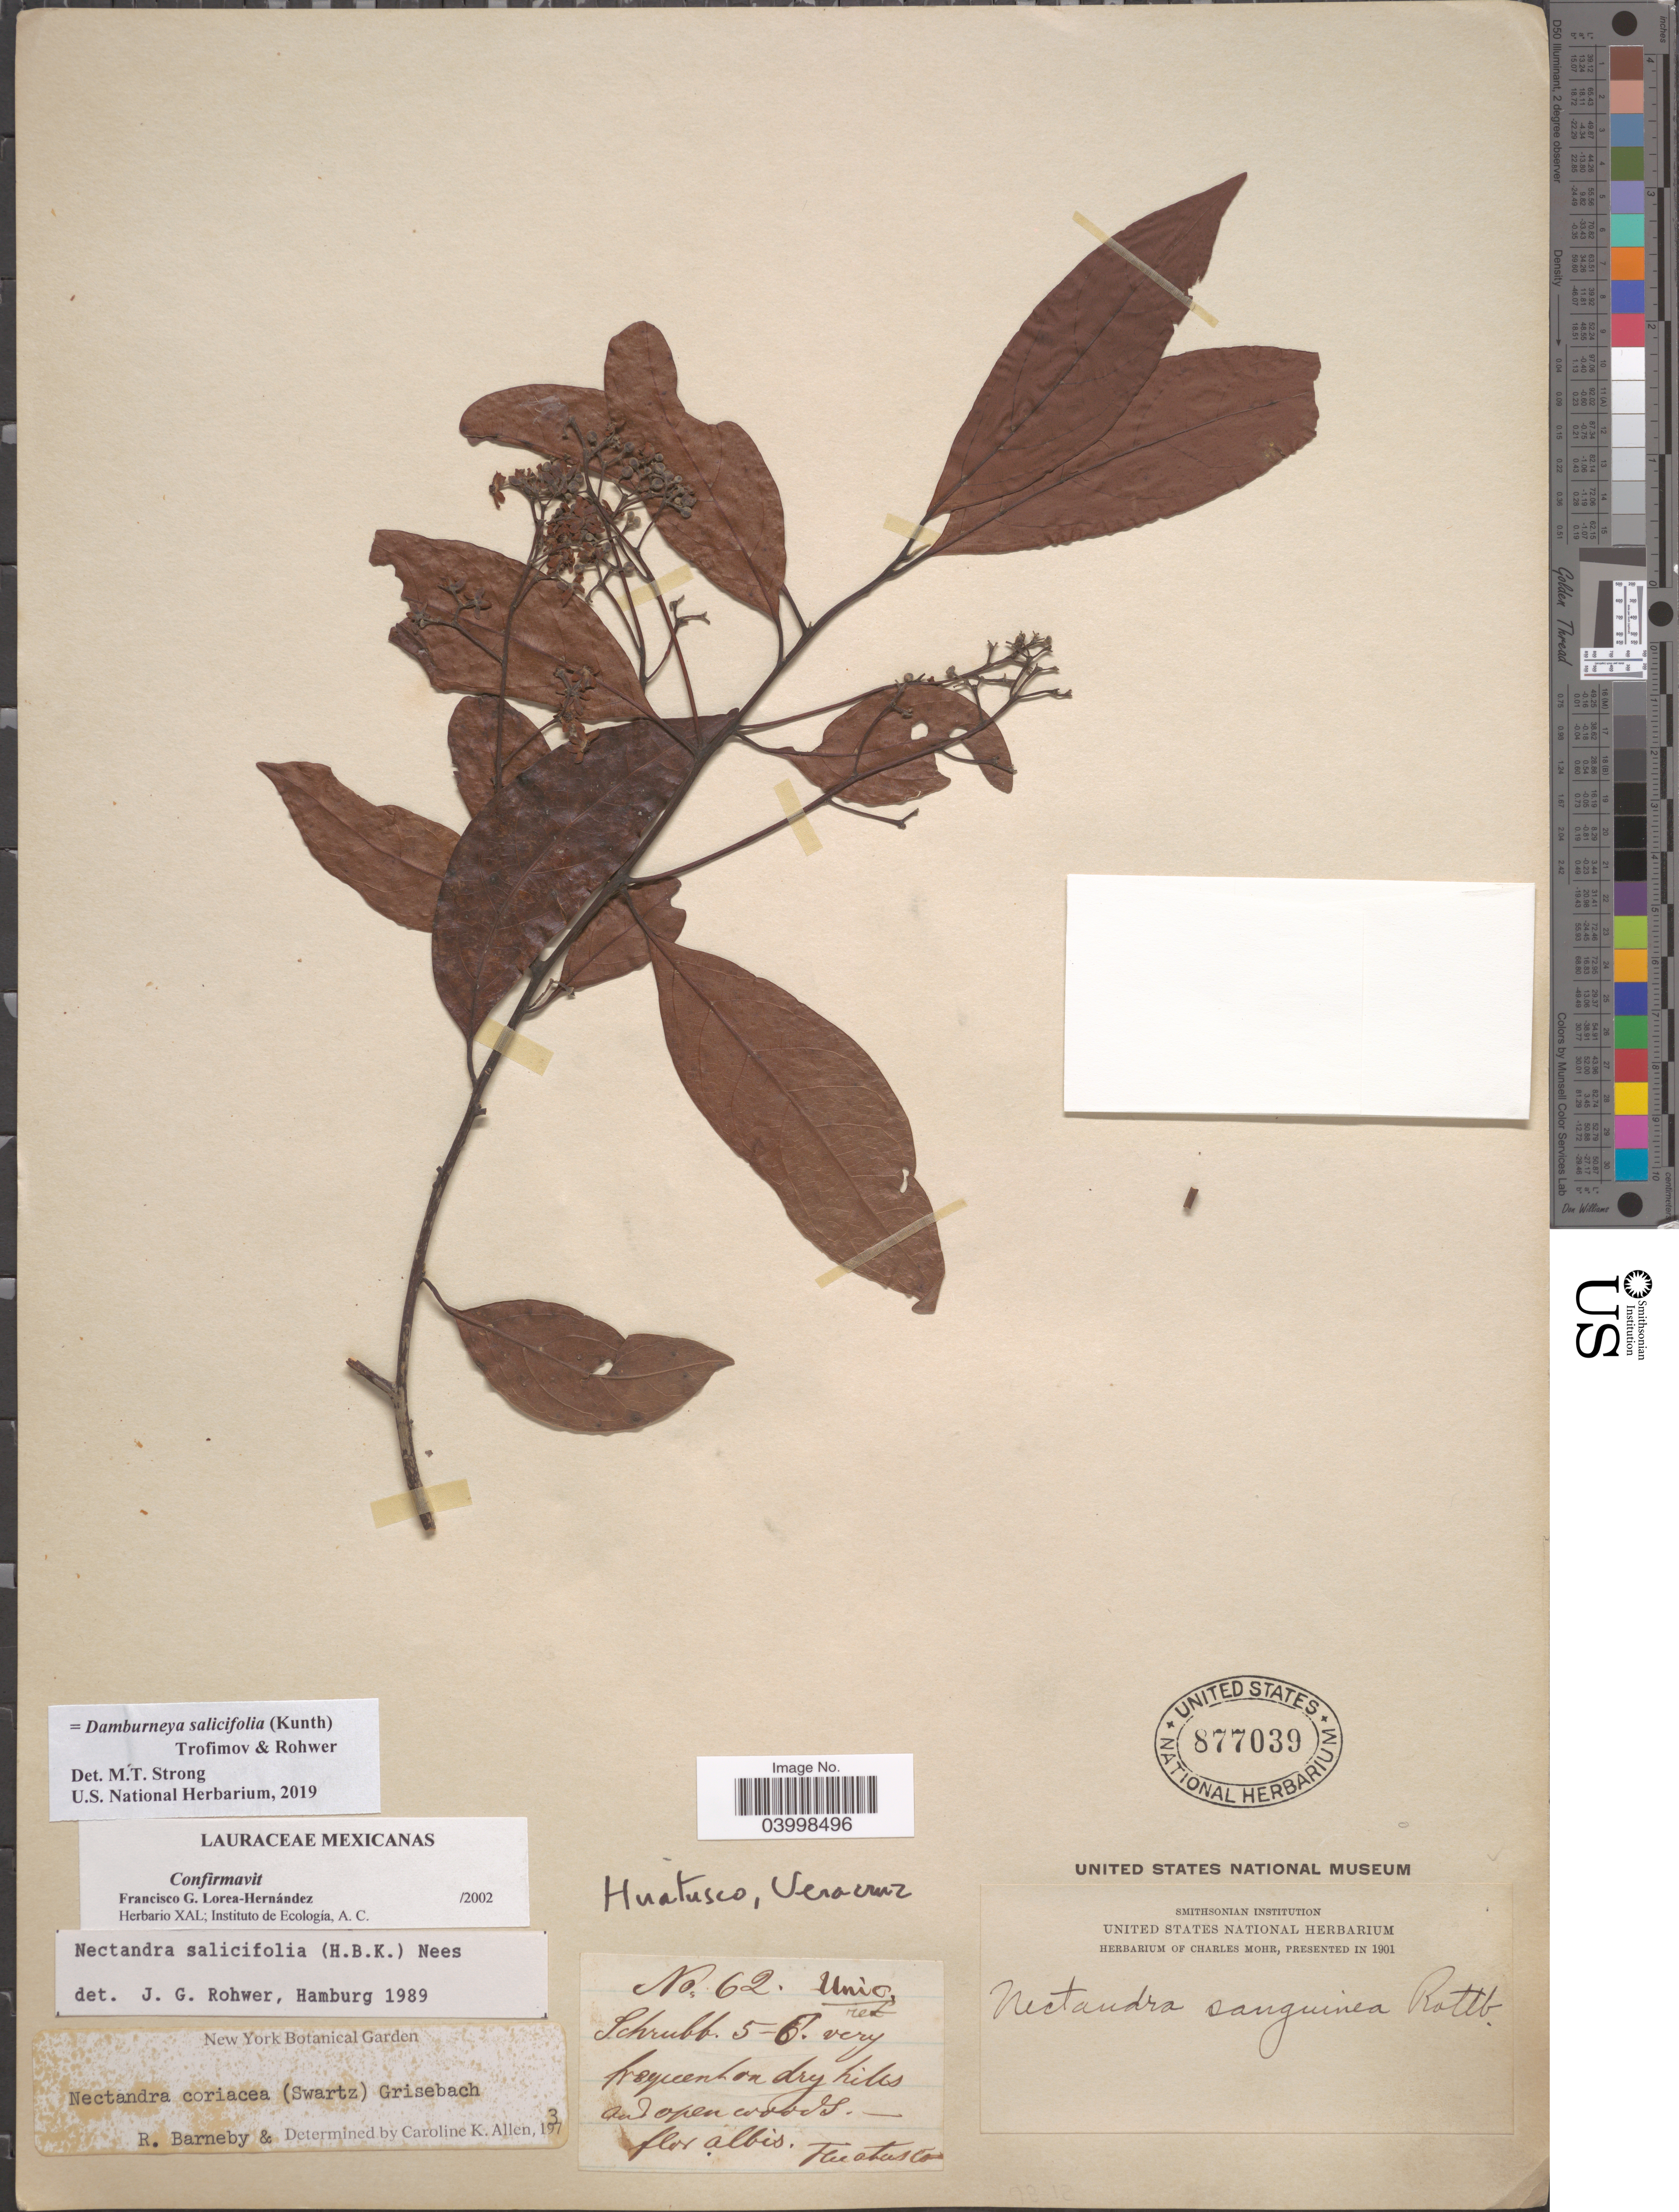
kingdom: Plantae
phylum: Tracheophyta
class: Magnoliopsida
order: Laurales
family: Lauraceae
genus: Damburneya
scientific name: Damburneya salicifolia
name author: (Kunth) Trofimov & Rohwer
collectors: ex herb. Charles Mohr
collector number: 62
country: Mexico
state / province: Veracruz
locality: Huatusco, Veracruz.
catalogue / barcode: US 877039